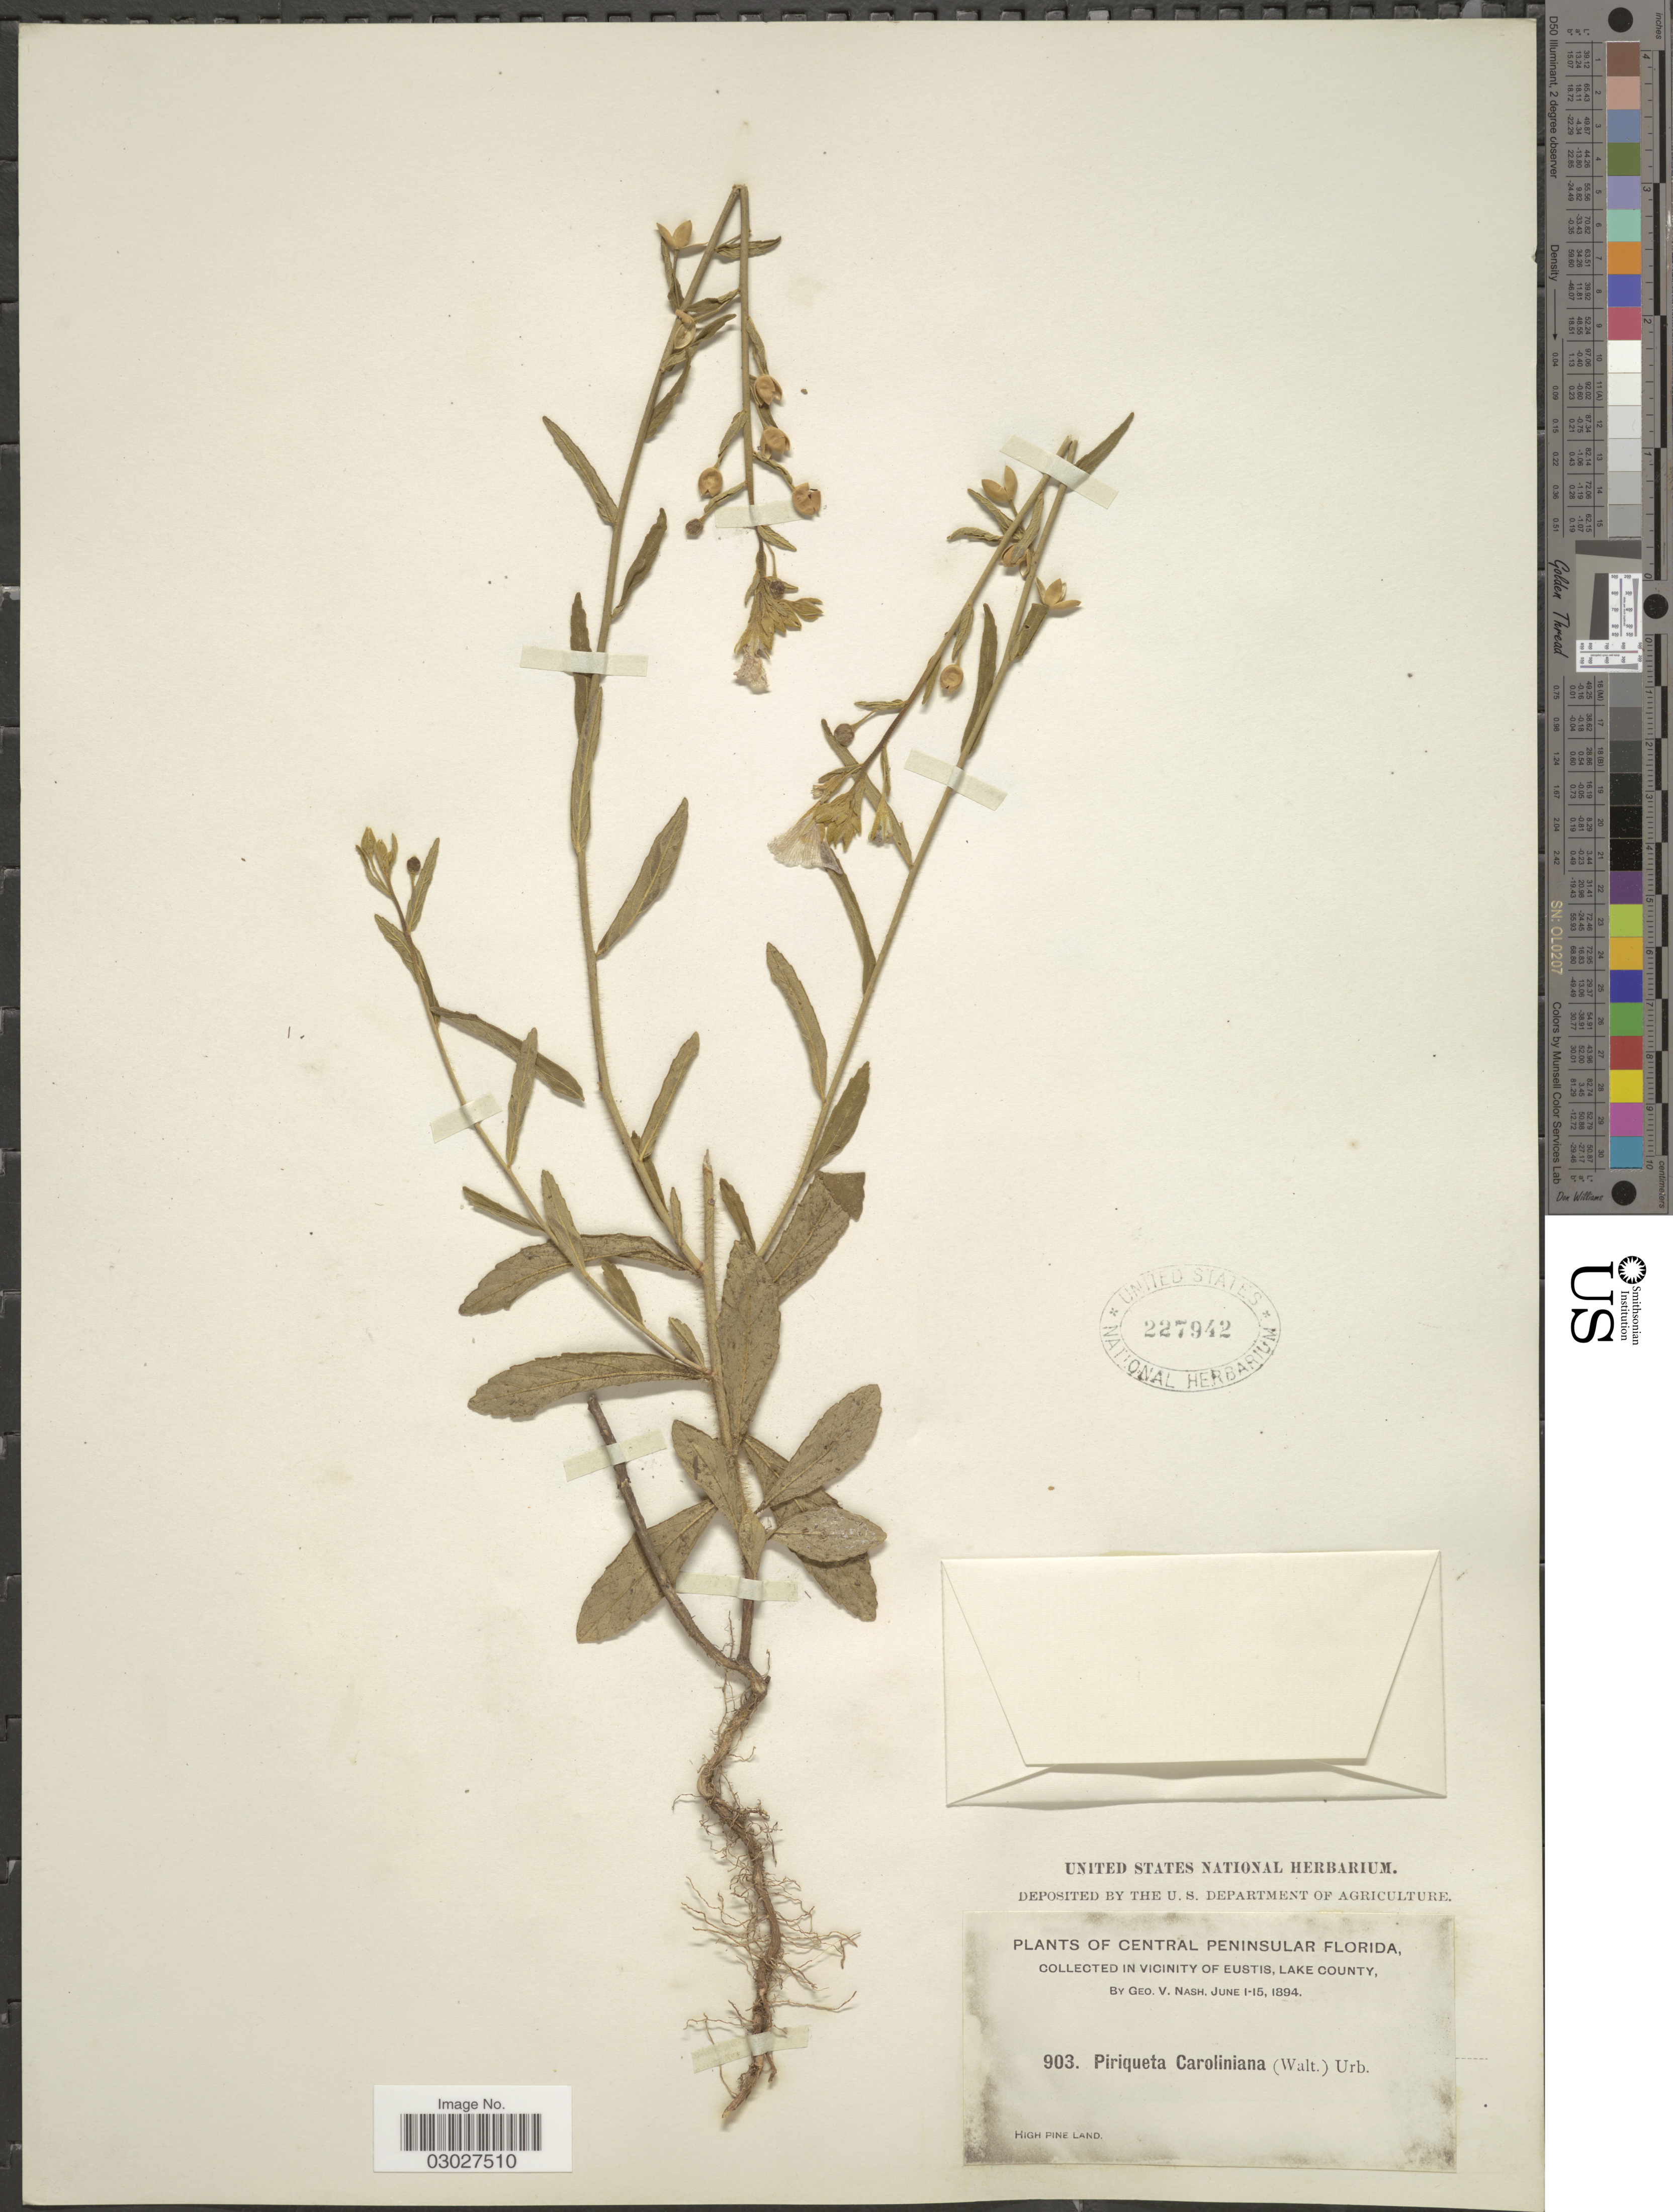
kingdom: Plantae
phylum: Tracheophyta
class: Magnoliopsida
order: Malpighiales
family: Turneraceae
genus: Piriqueta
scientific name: Piriqueta cistoides subsp. caroliniana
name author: (Walter) Arbo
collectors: G. V. Nash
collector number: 903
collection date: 1894-06-01/1894-06-15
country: United States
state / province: Florida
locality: Central Peninsular Florida, in vicinity of Eustis, Lake County. High Pine Land.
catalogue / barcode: US 227942